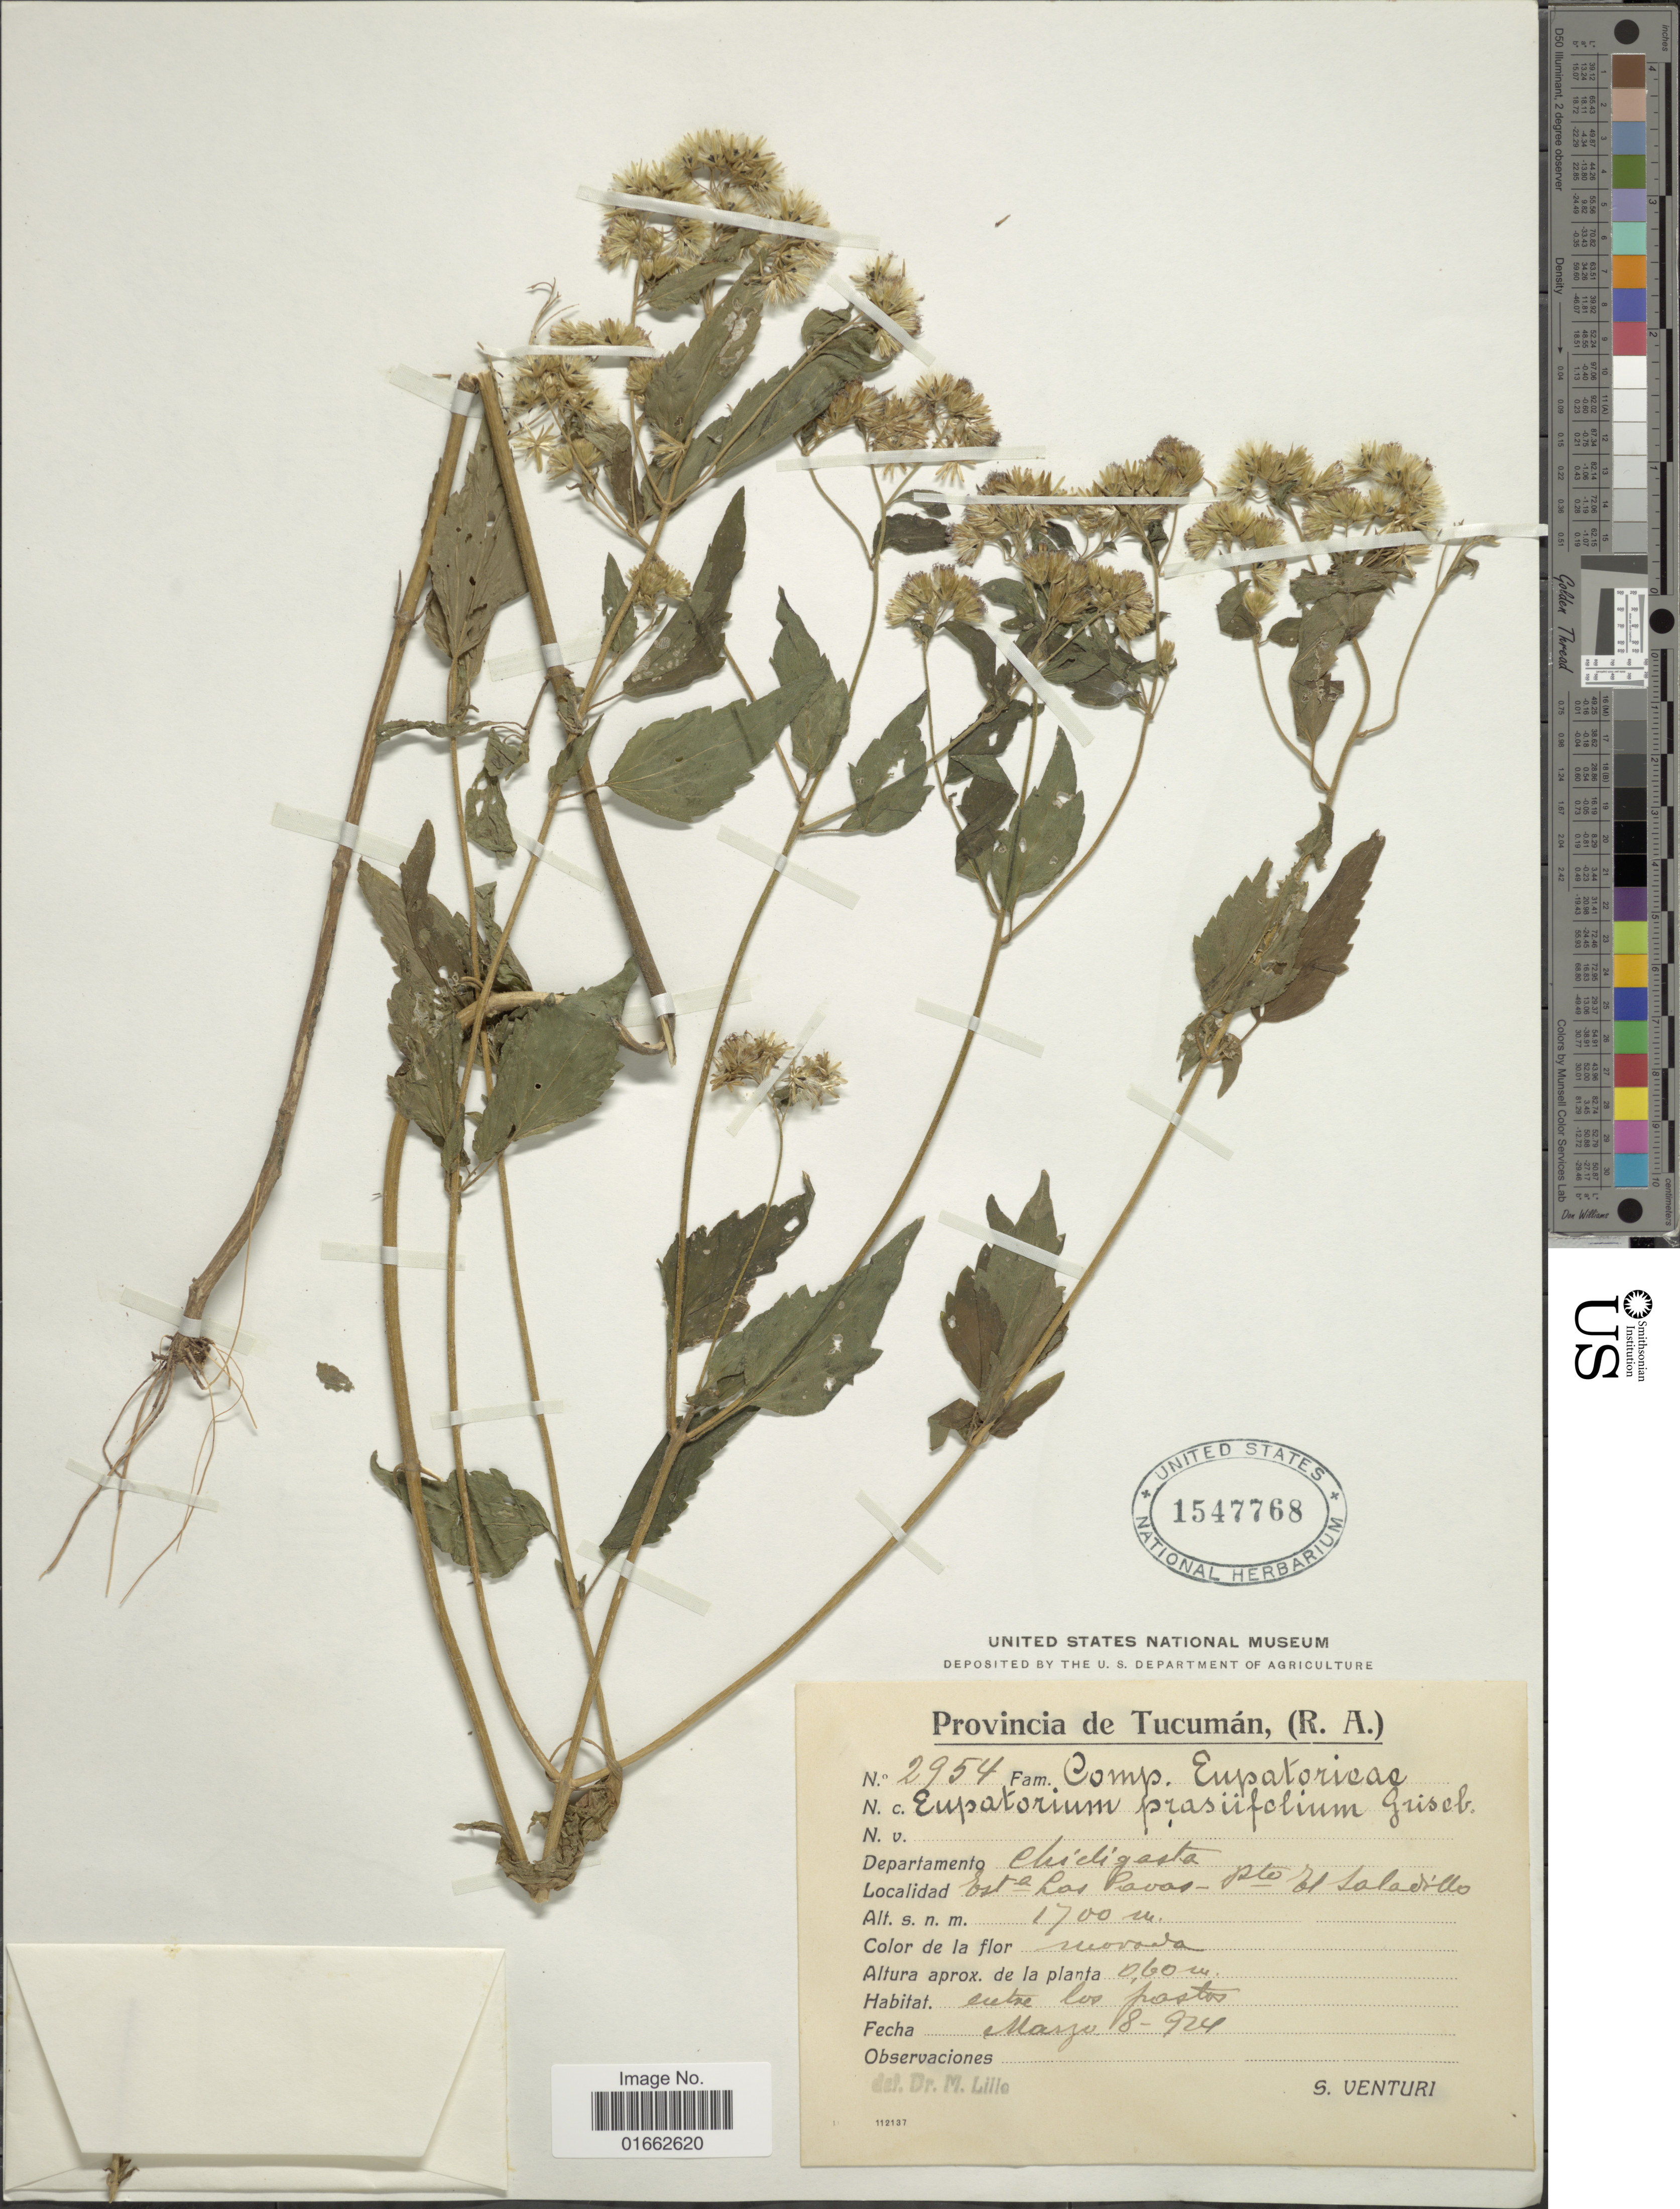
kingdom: Plantae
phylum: Tracheophyta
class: Magnoliopsida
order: Asterales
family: Asteraceae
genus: Fleischmannia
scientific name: Fleischmannia prasiifolia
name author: (Griseb.) R.M. King & H. Rob.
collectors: S. Venturi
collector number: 2954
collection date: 1924-03-08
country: Argentina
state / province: Tucuman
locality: (R.A.), Departamento Chicligasta, Esta Las Povas - Pte El Saladillo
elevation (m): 1700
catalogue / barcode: US 1547768